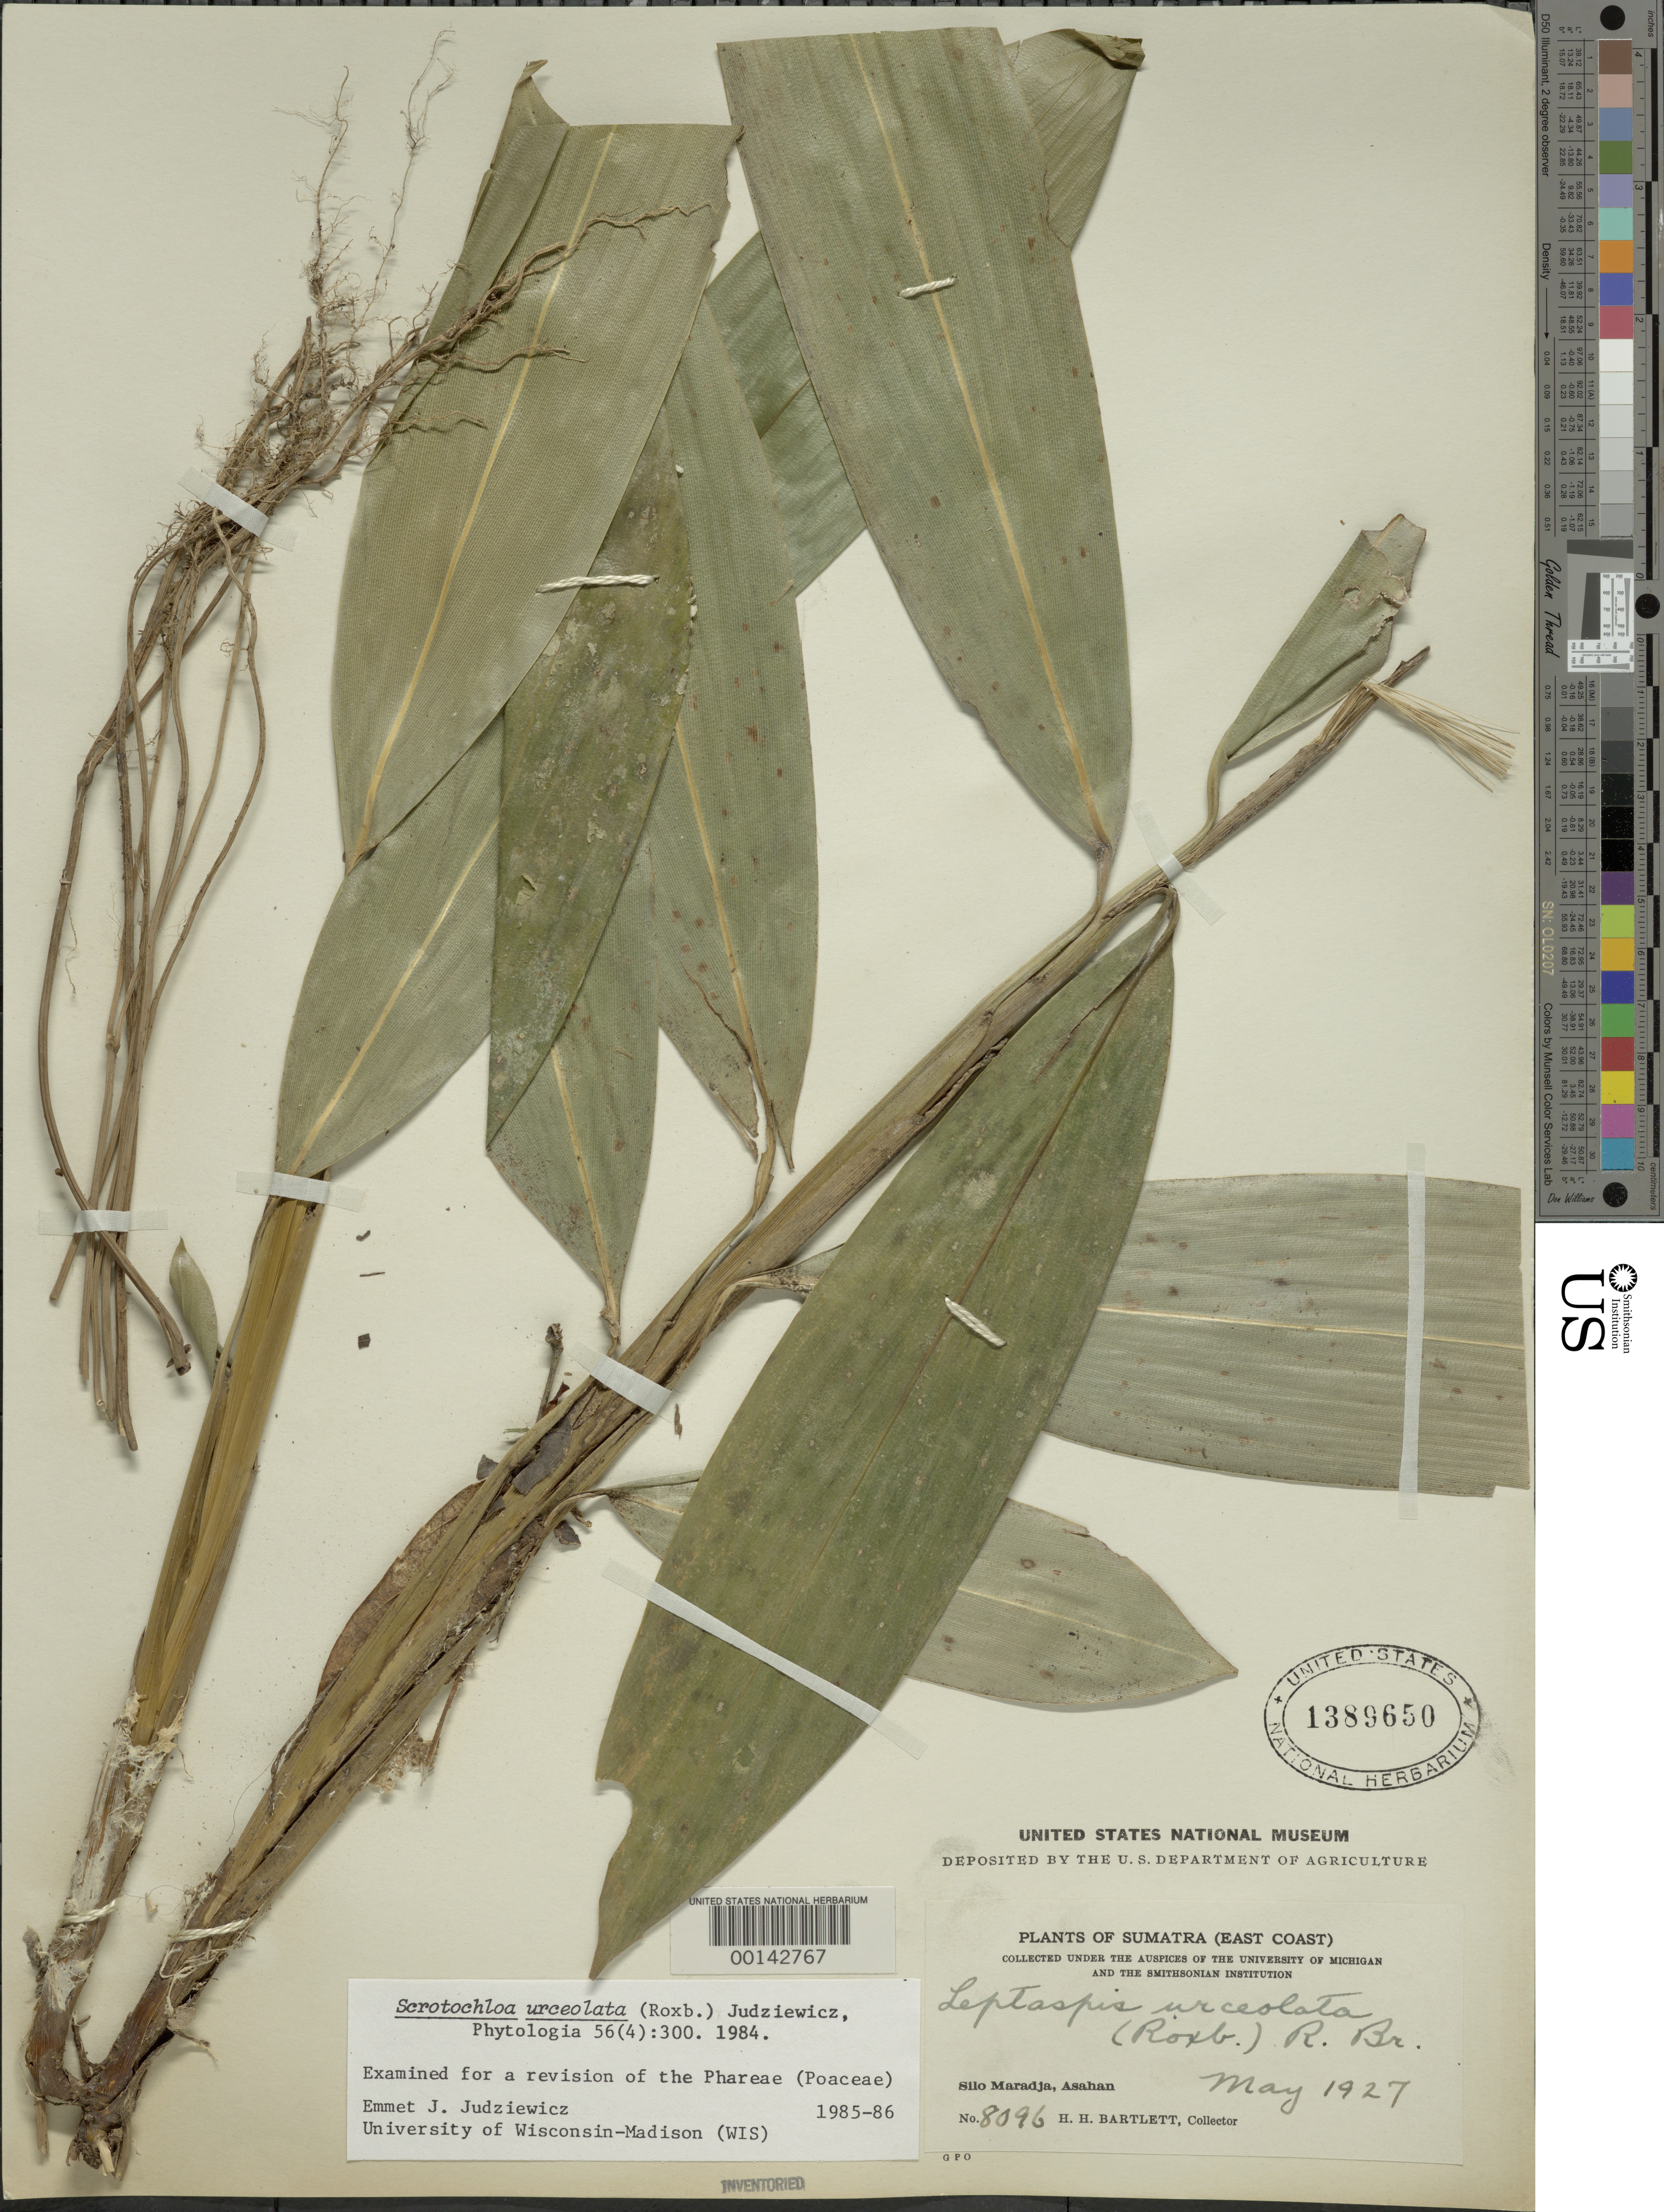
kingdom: Plantae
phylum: Tracheophyta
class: Liliopsida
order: Poales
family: Poaceae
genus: Scrotochloa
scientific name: Scrotochloa urceolata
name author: (Roxb.) Judz.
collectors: H. H. Bartlett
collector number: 8096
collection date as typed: May 1927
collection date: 1927-05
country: Indonesia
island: Sumatra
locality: Silo maradja, asahan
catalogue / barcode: US 1389650